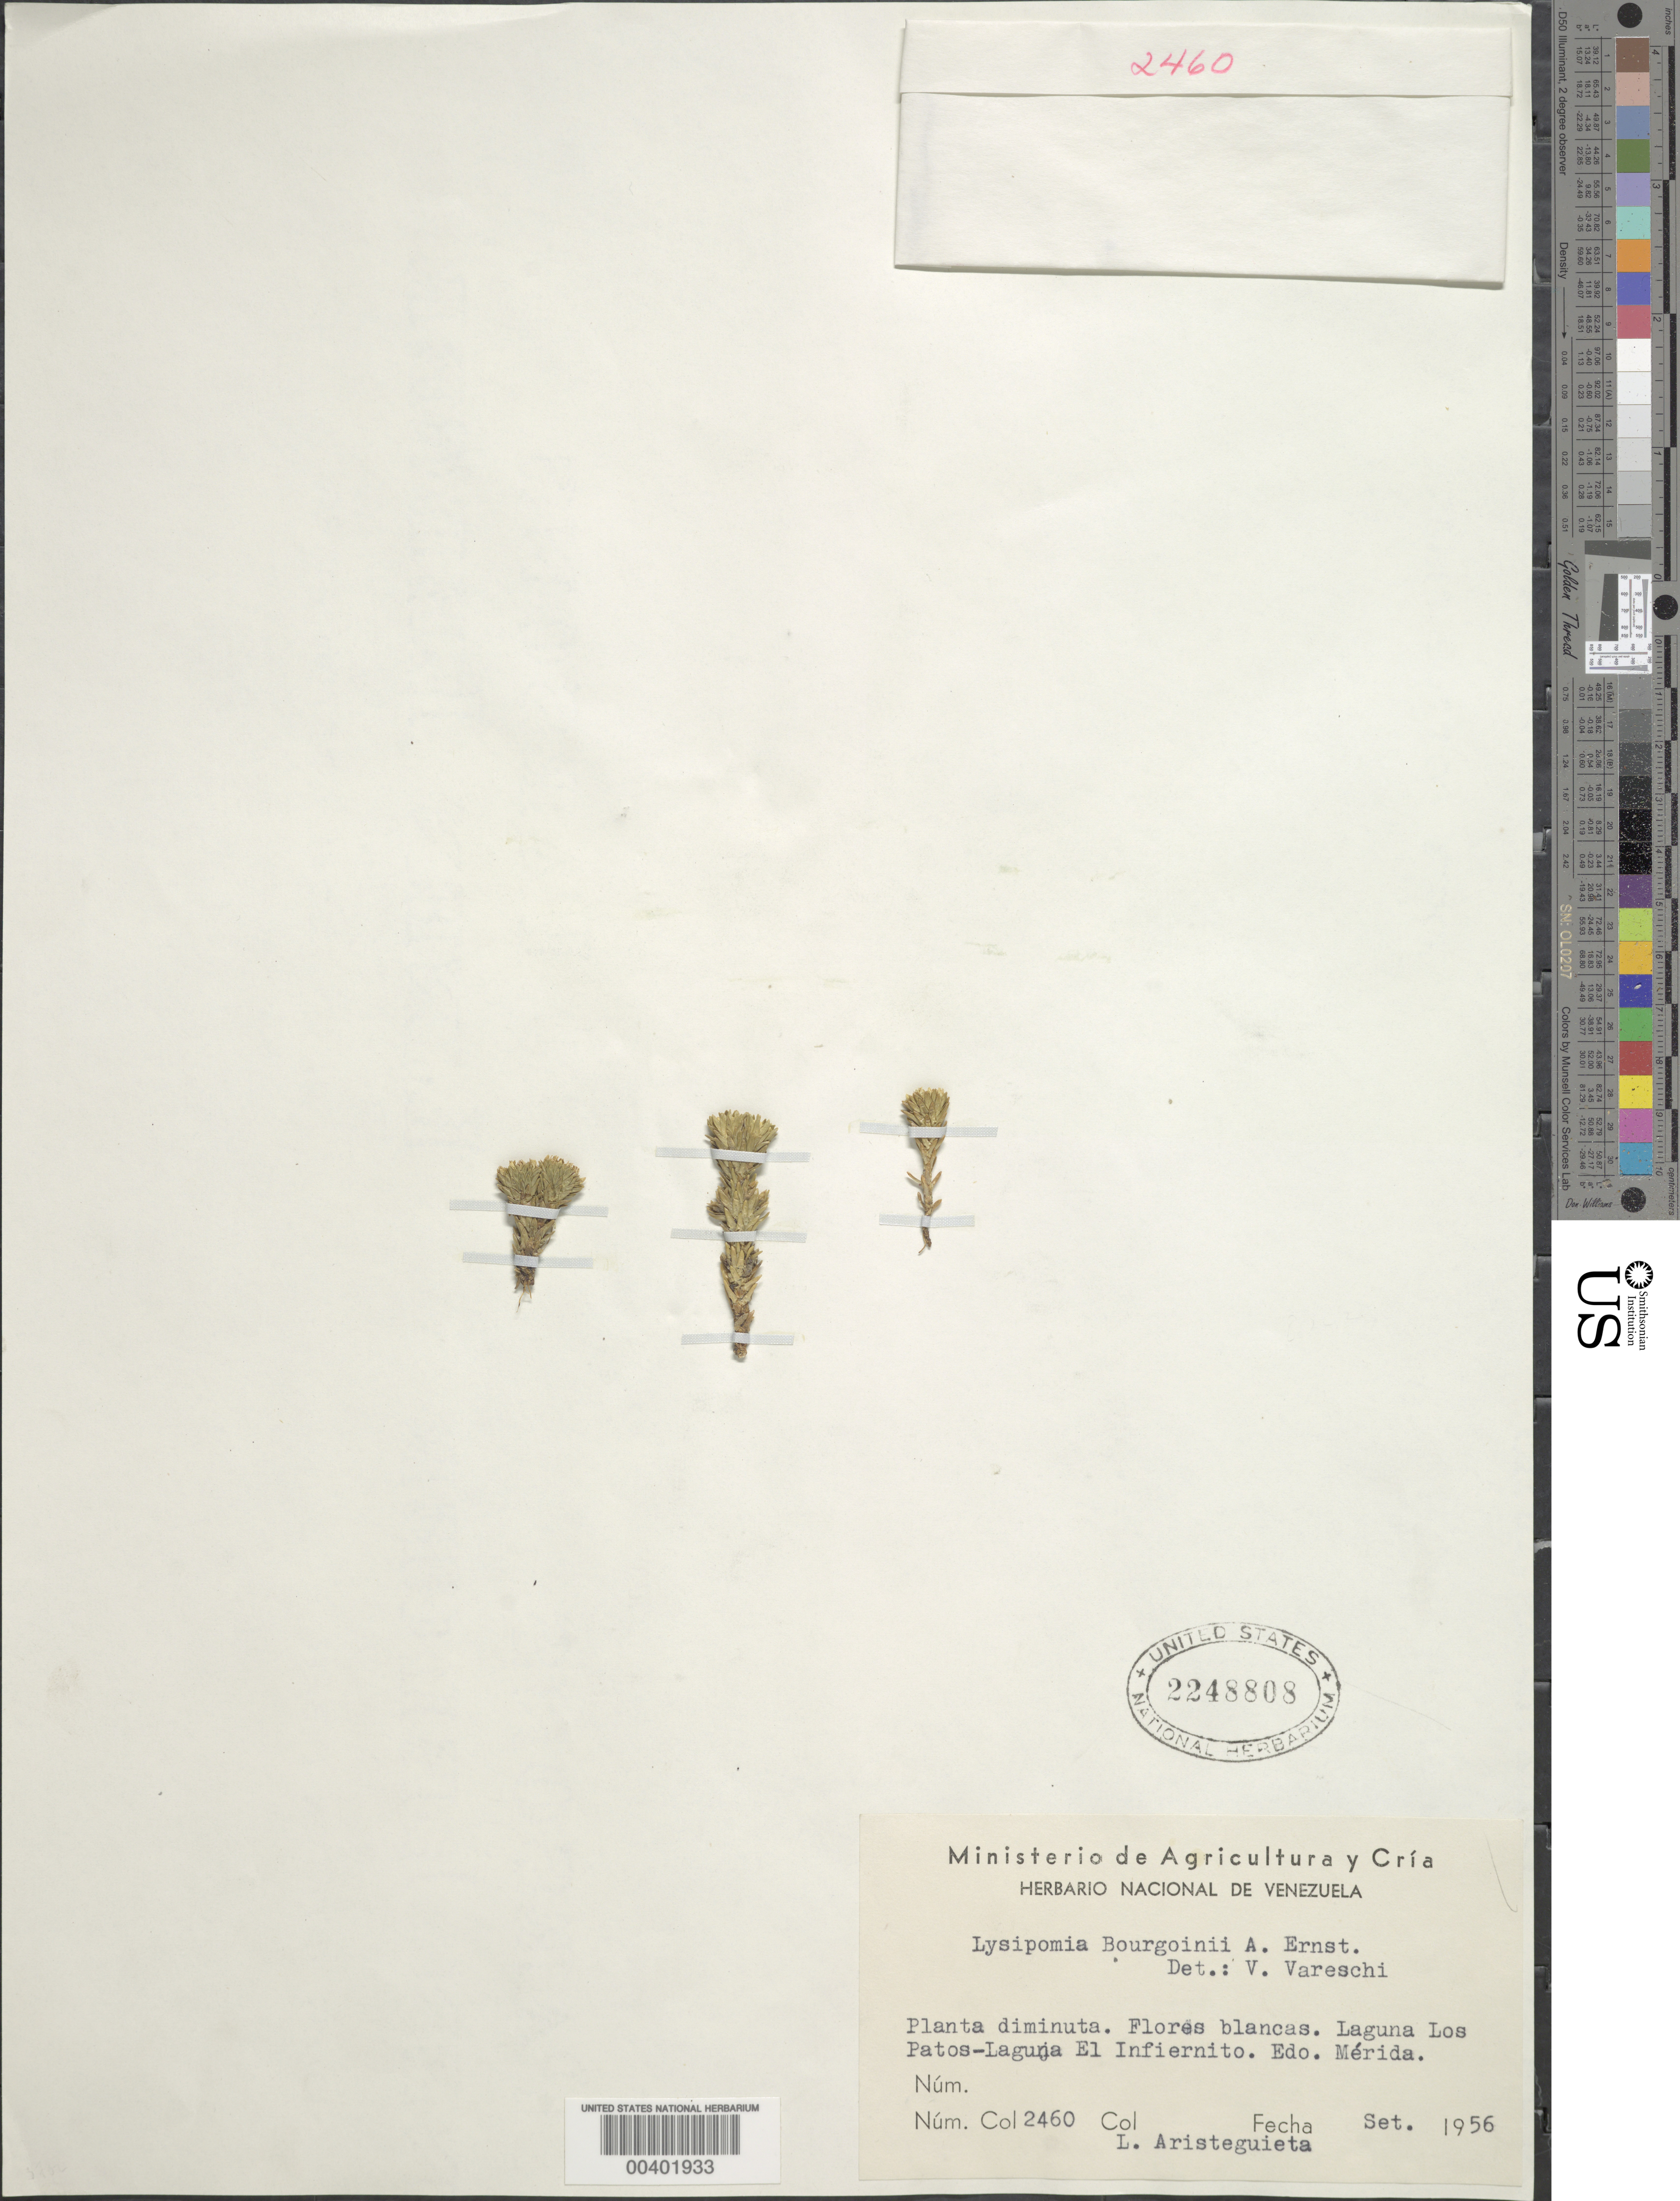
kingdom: Plantae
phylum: Tracheophyta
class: Magnoliopsida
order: Asterales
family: Campanulaceae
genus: Lysipomia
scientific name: Lysipomia bourgoinii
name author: Ernst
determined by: Vareschi, Volkmar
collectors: A. H. Alston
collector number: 2460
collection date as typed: Sep 1956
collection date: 1956-09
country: Venezuela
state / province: Mérida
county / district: Rangel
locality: Laguna Los Patos-Laguna El Infiernito. Patos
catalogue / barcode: US 2248808